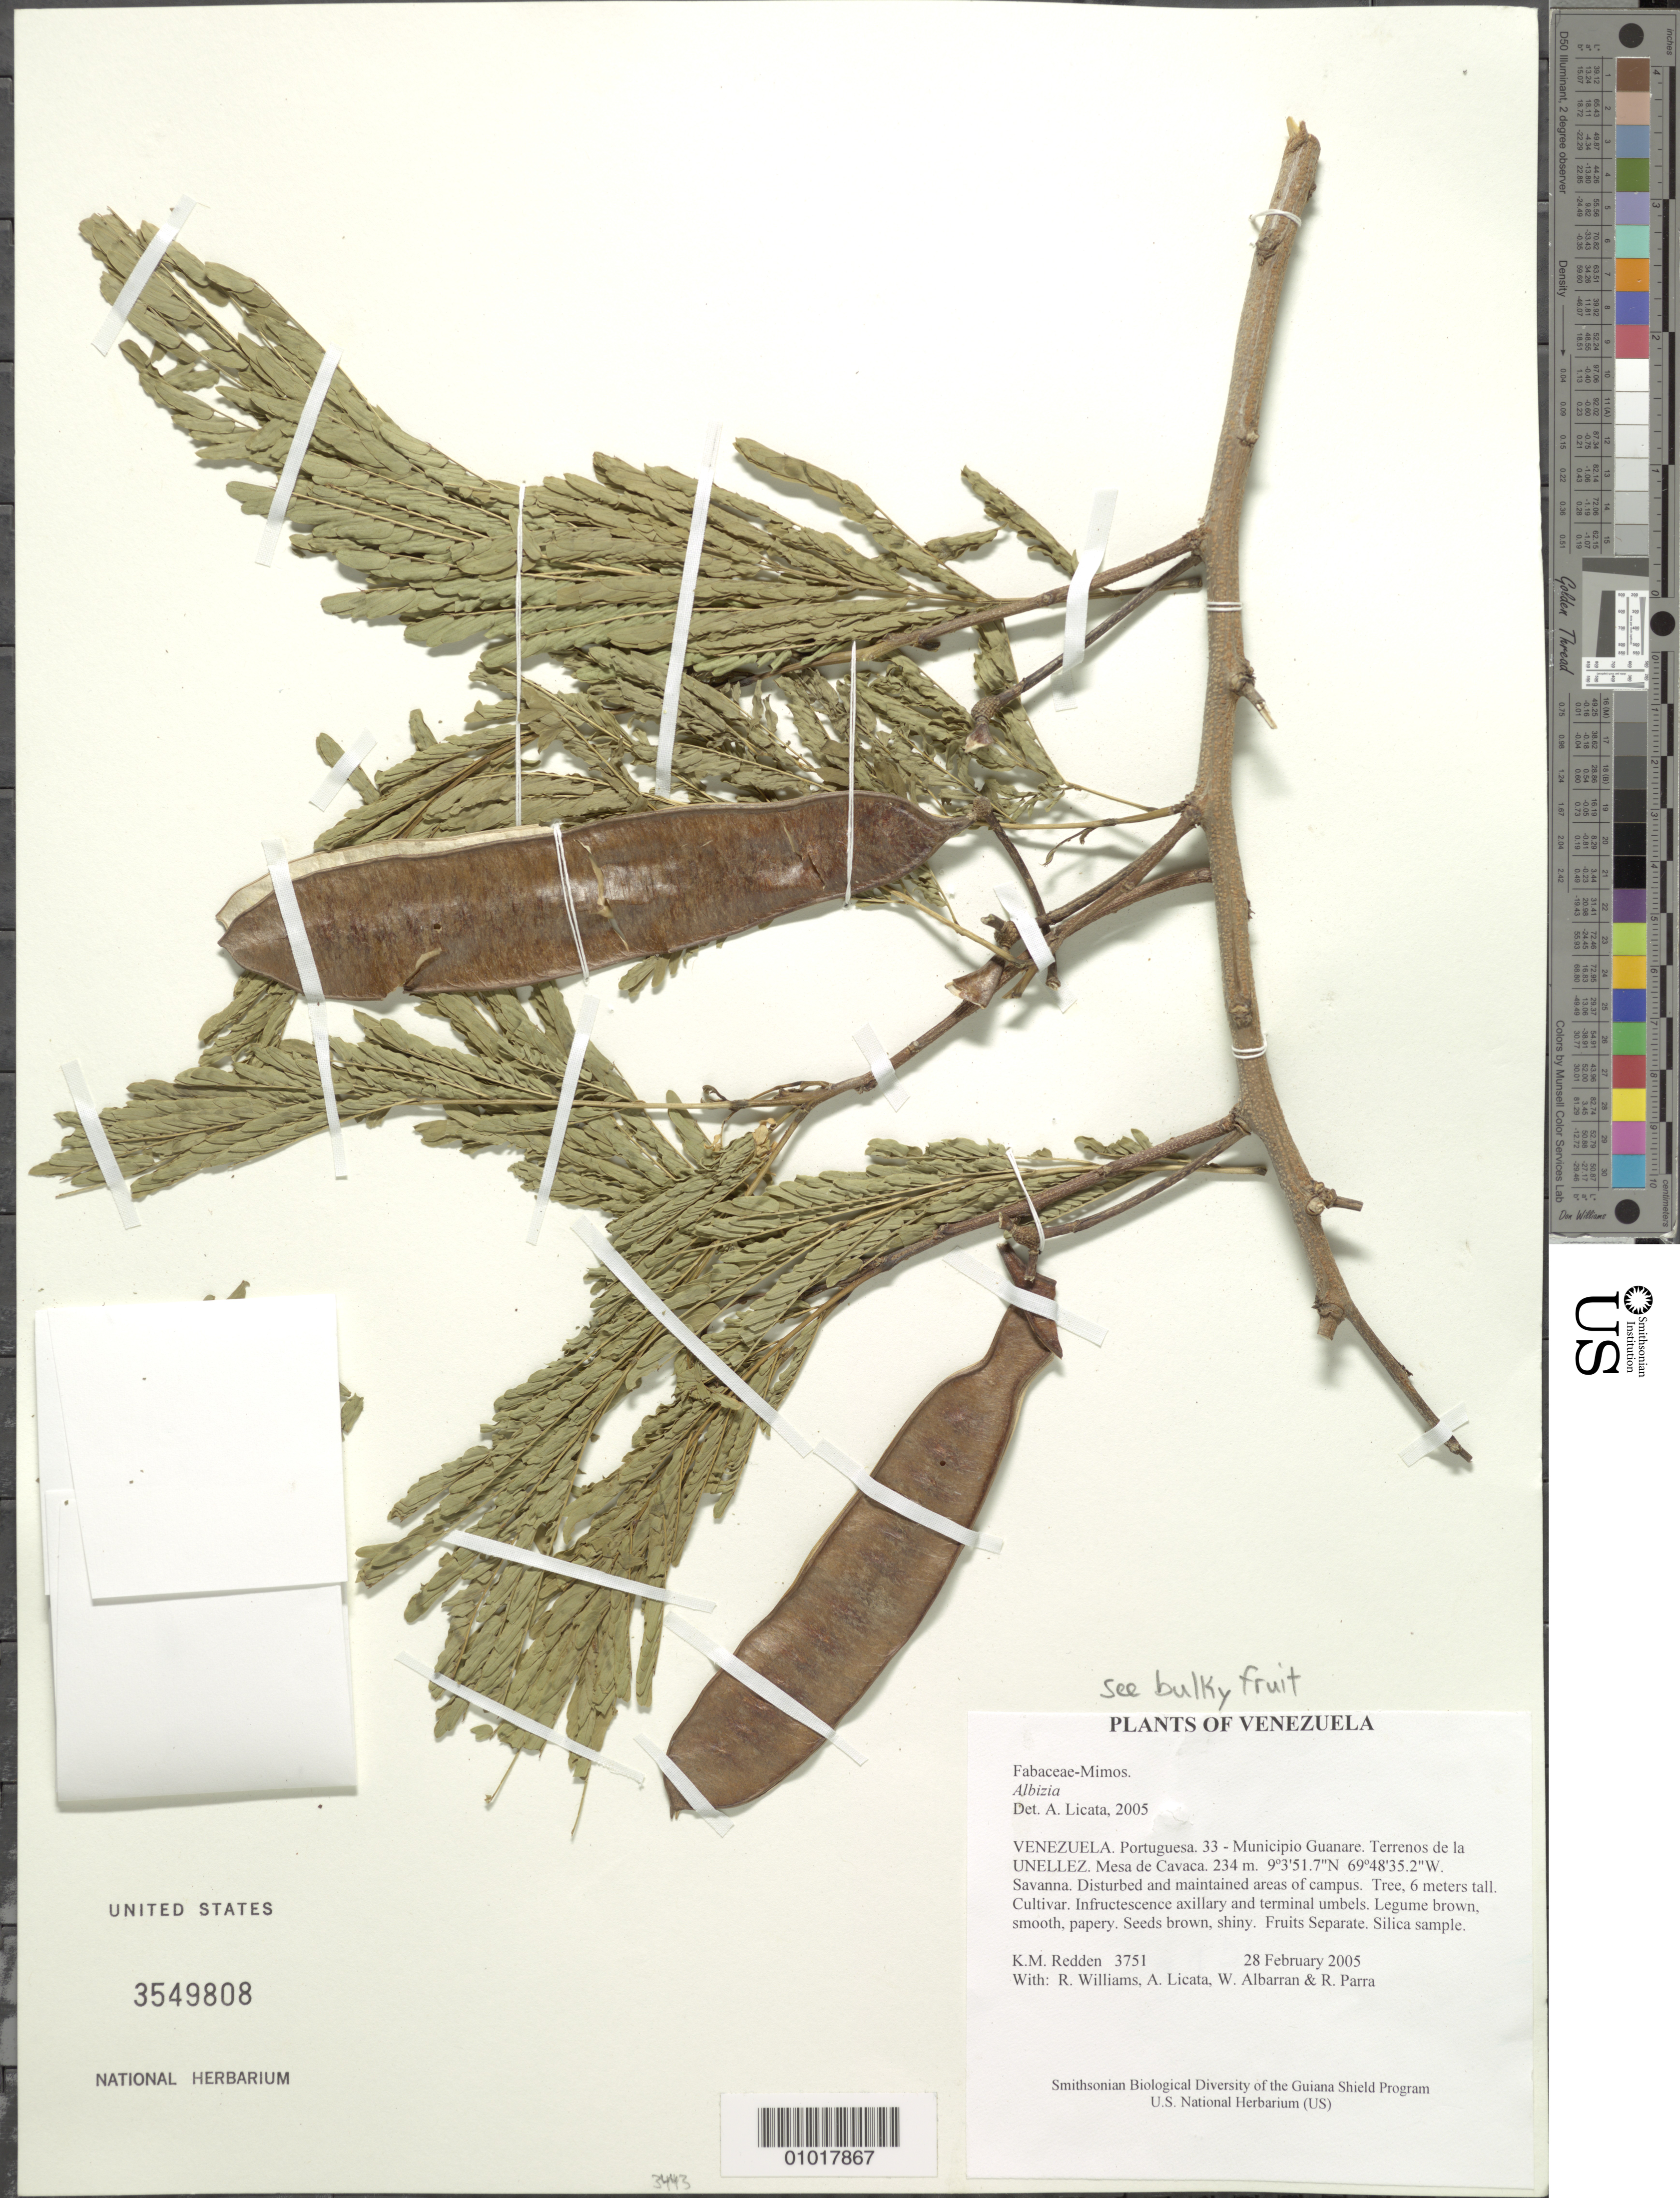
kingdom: Plantae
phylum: Tracheophyta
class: Magnoliopsida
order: Fabales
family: Fabaceae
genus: Albizia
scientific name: Albizia sp.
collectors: K. M. Redden, R. Williams, A. Licata, W. Albarrán & R. Parra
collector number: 3751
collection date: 2005-02-28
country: Venezuela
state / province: Portuguesa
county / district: Guanare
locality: Terrenos de la UNELLEZ, Mesa de Cavaca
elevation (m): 234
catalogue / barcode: US 3549808